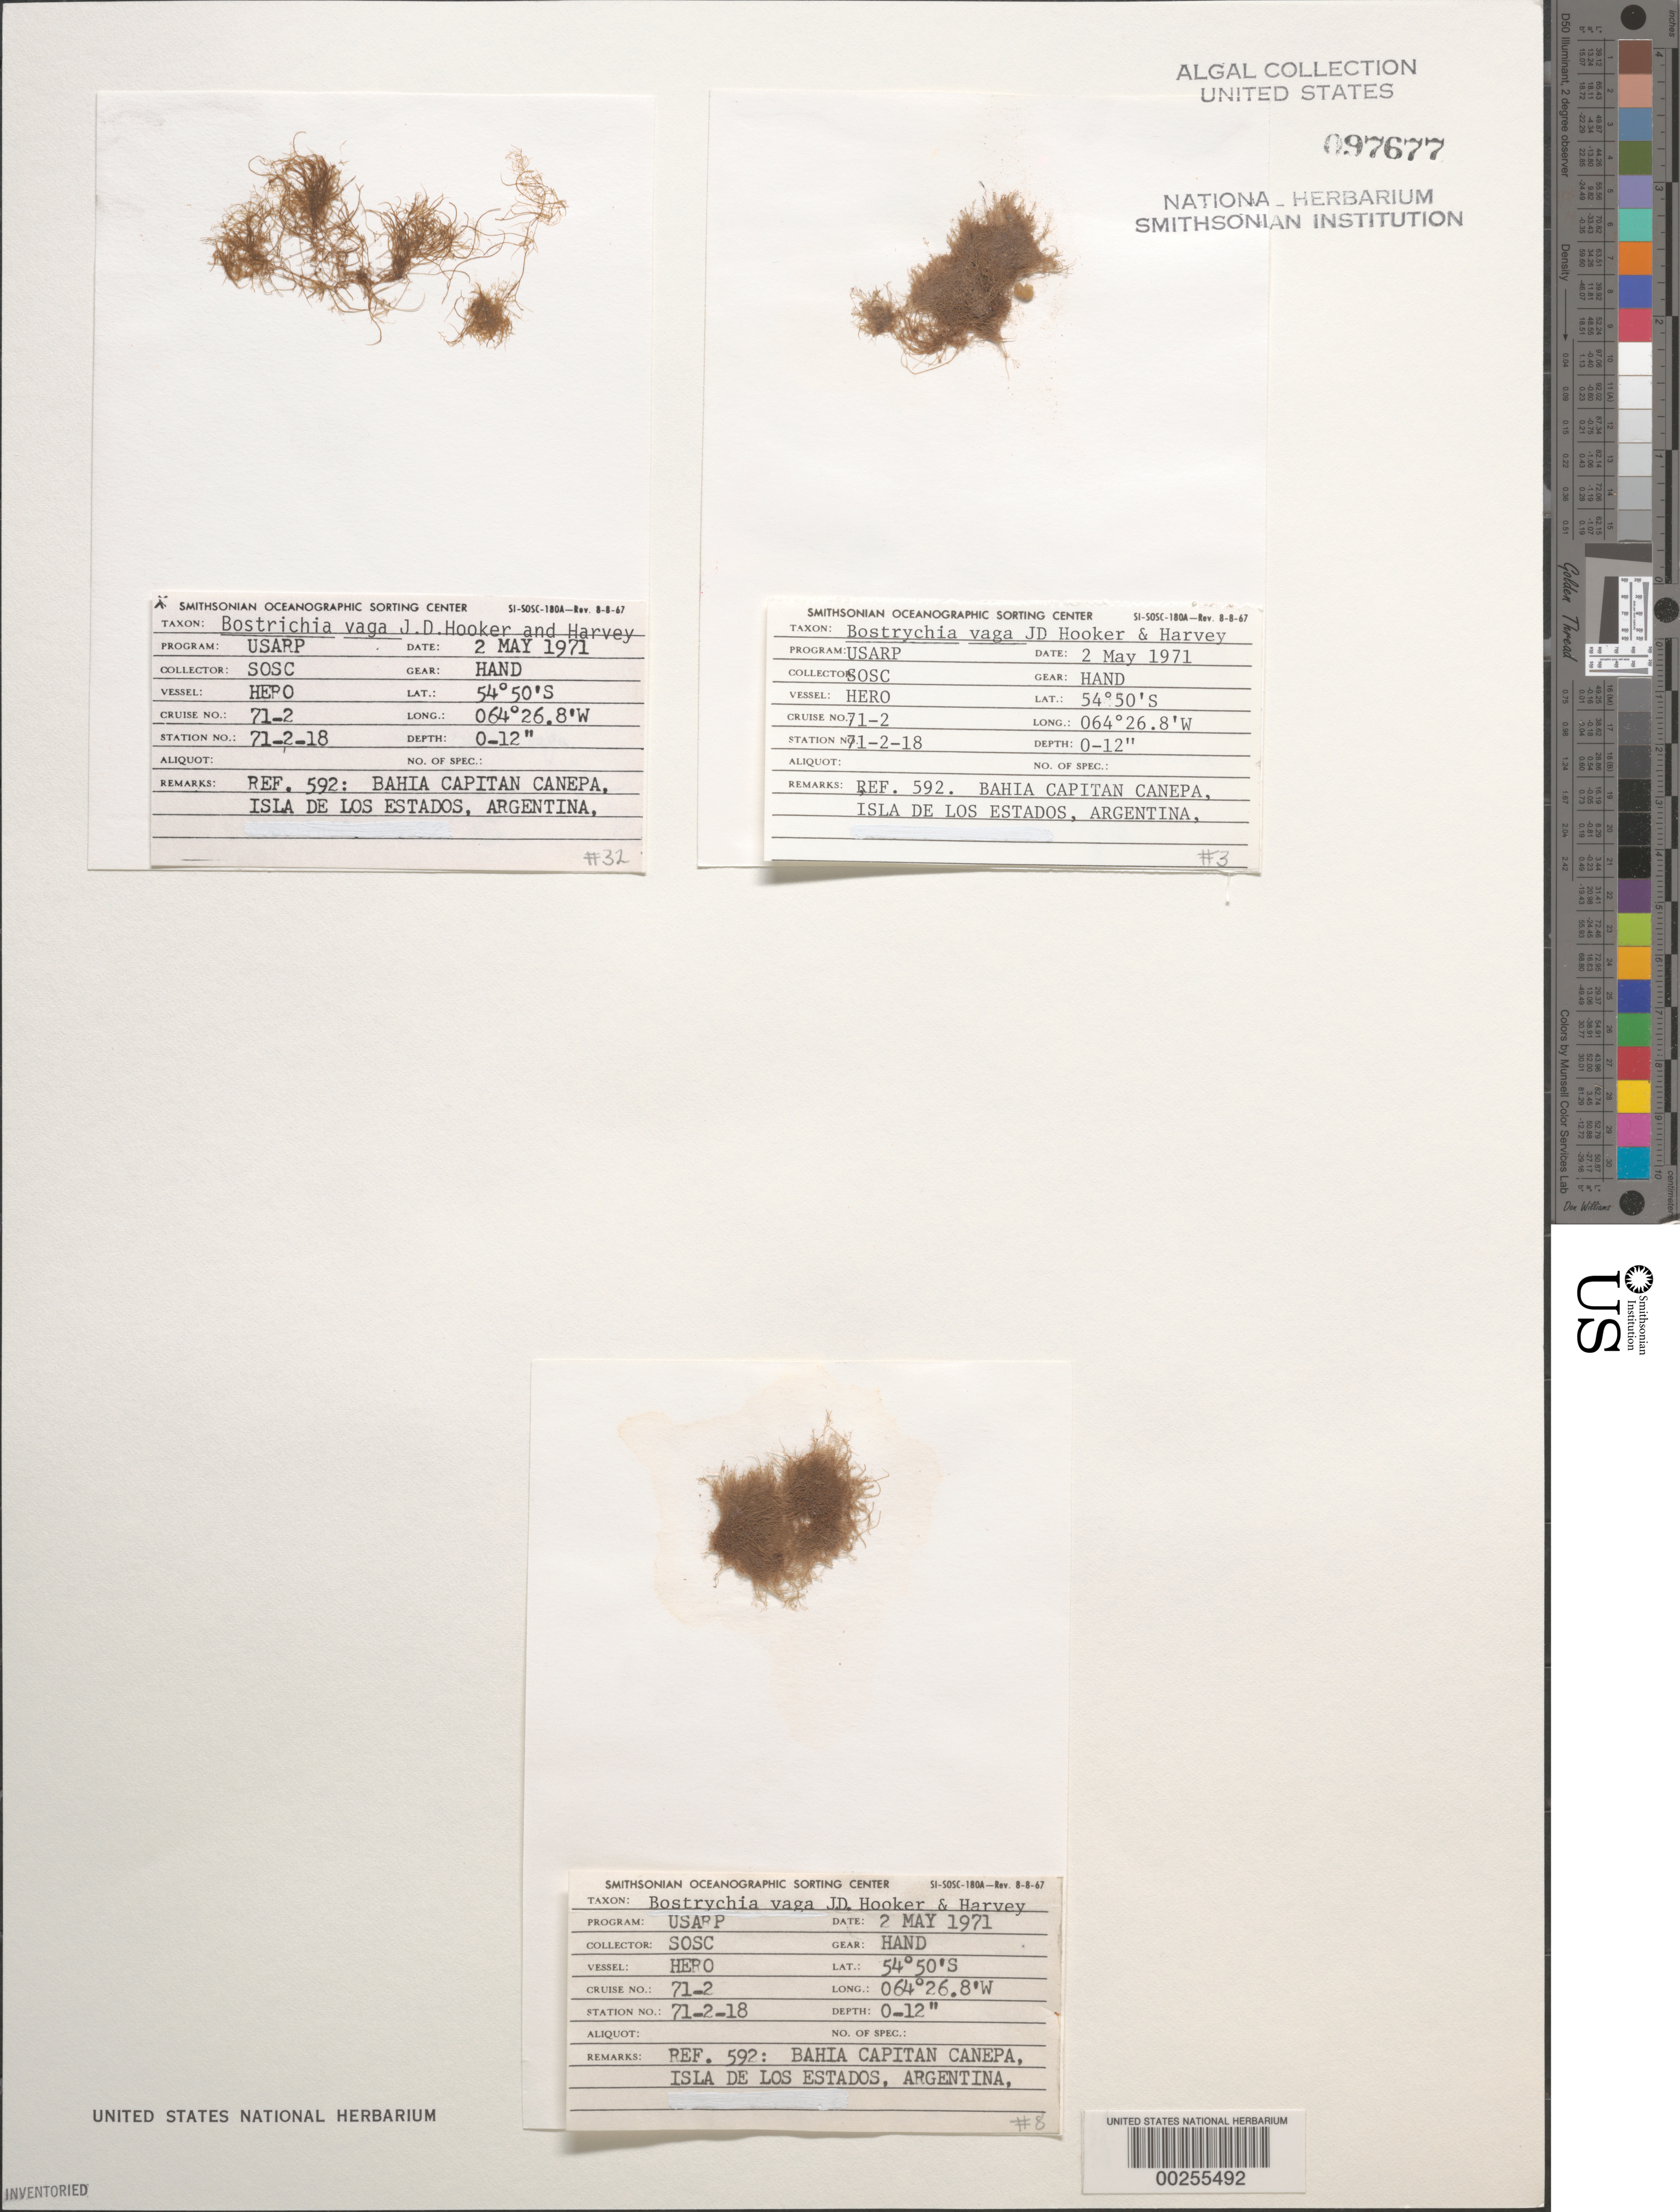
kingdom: Plantae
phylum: Rhodophyta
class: Florideophyceae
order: Ceramiales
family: Rhodomelaceae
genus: Bostrychia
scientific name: Bostrychia vaga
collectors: SOSC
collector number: Station 71-2-18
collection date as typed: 02 May 1971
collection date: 1971-05-02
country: Argentina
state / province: Tierra del Fuego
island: Isla de los Estados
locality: Bahia Capitan Canepa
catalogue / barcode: US 97677